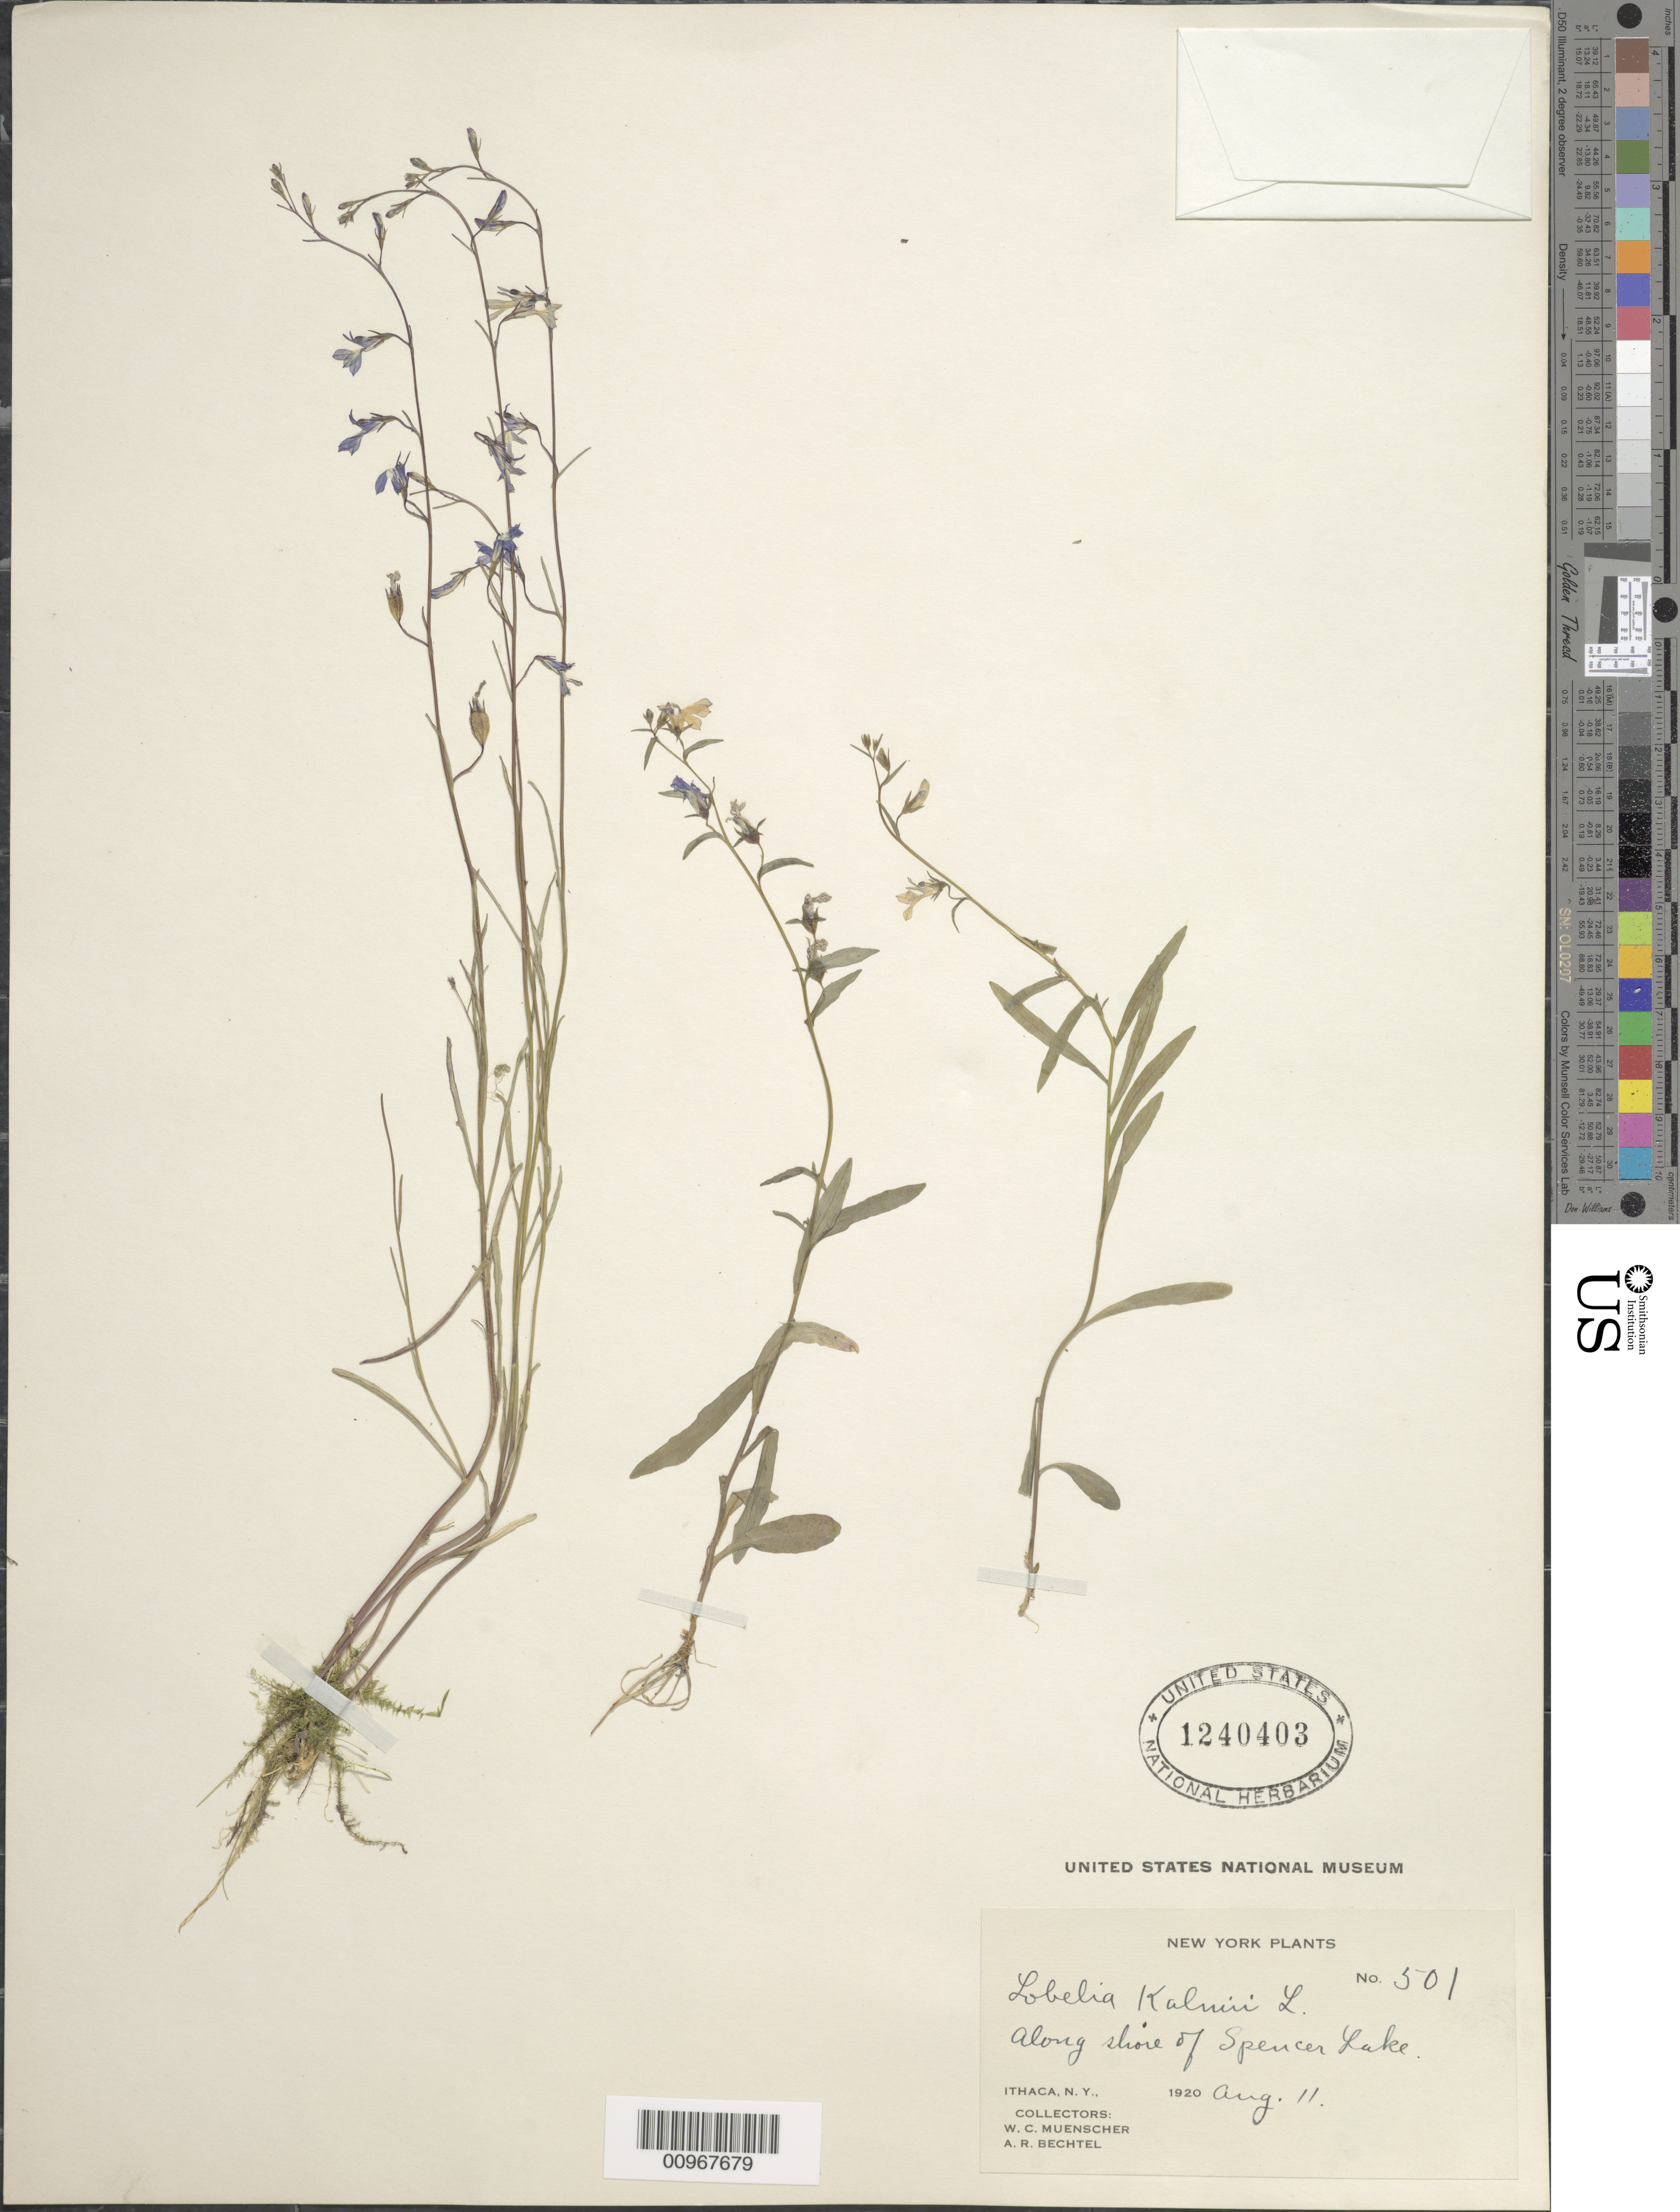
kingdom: Plantae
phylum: Tracheophyta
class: Magnoliopsida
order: Asterales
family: Campanulaceae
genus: Lobelia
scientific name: Lobelia kalmii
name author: L.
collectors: W. Muenscher & A. Bechtel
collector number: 501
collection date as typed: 25 Aug 1920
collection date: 1920-08-25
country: United States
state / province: New York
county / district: Tompkins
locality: Along shore of Spencer Lake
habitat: along shore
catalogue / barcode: US 1240403